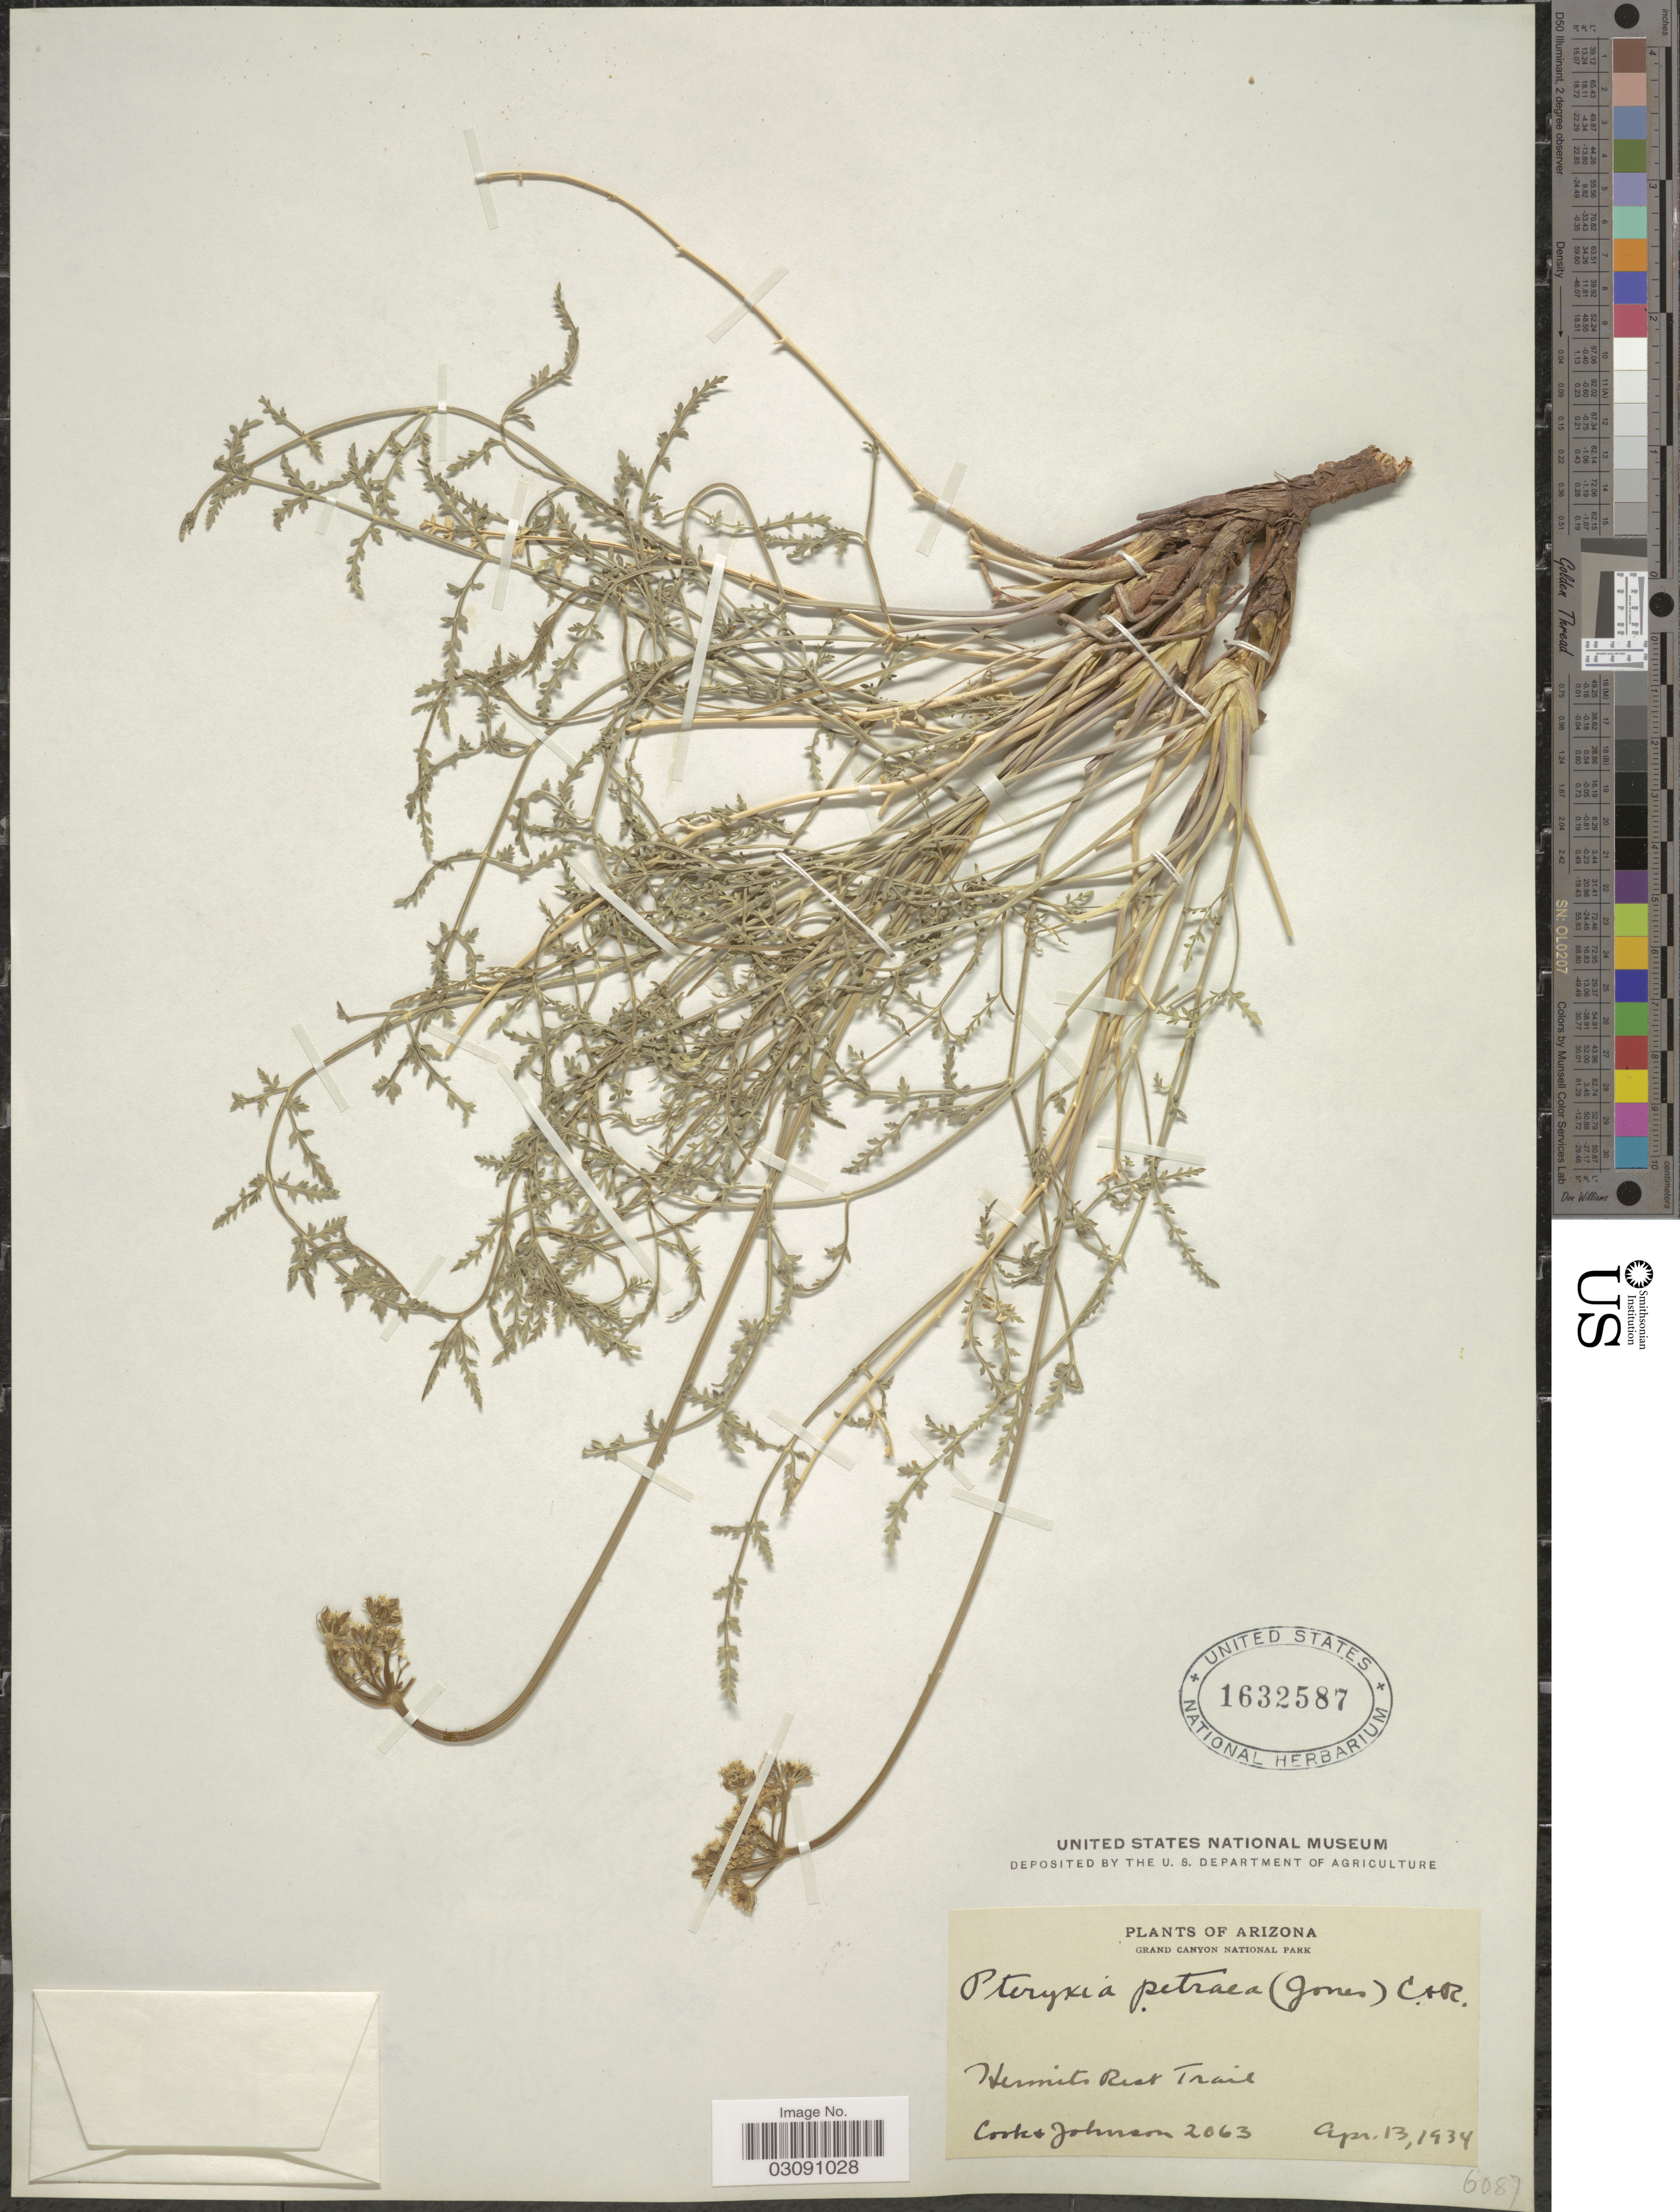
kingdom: Plantae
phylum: Tracheophyta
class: Magnoliopsida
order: Apiales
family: Apiaceae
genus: Pteryxia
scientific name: Pteryxia petraea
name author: (M.E. Jones) J.M. Coult. & Rose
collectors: Cook, -- & -- Johnson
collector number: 2063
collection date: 1934-04-13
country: United States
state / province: Arizona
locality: Grand Canyon National Park, Hermito Rest Trail.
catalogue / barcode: US 1632587